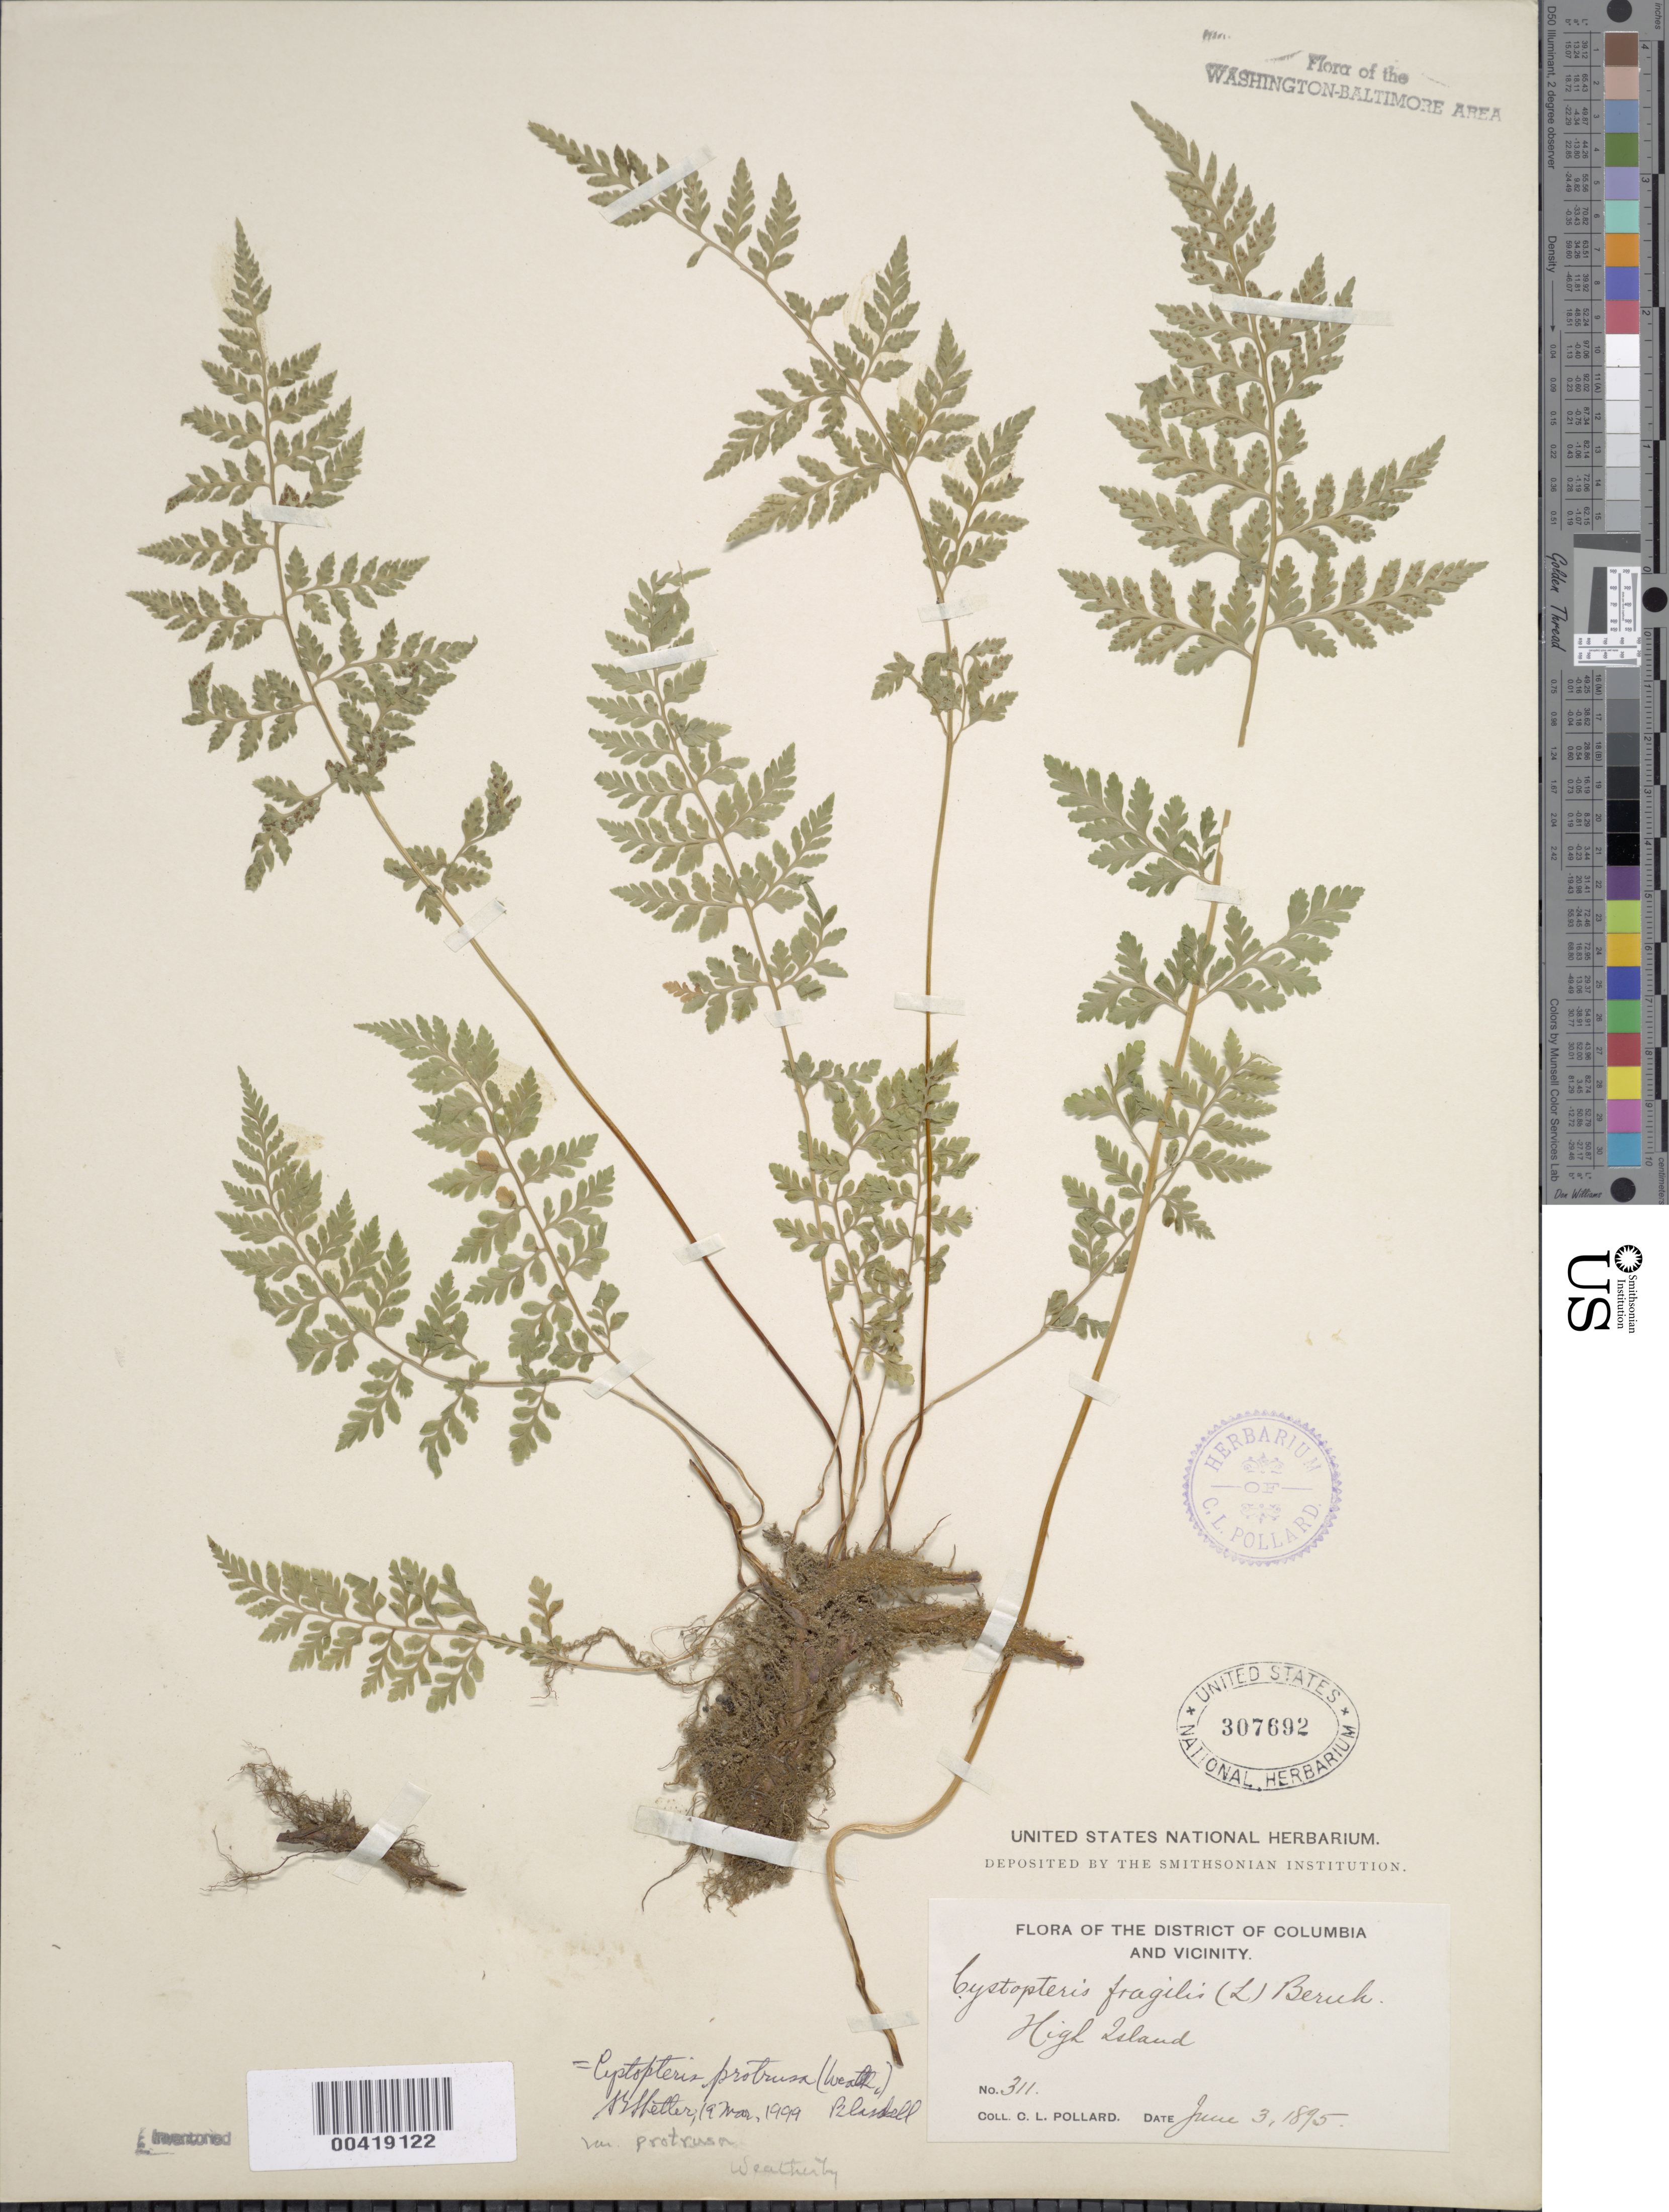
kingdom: Plantae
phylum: Tracheophyta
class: Polypodiopsida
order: Polypodiales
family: Cystopteridaceae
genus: Cystopteris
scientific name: Cystopteris utahensis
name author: Windham & Haufler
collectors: C. L. Pollard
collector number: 311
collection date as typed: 03 Jun 1895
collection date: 1895-06-03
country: United States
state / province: Maryland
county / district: Montgomery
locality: High Island C. & O. Canal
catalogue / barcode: US 307692